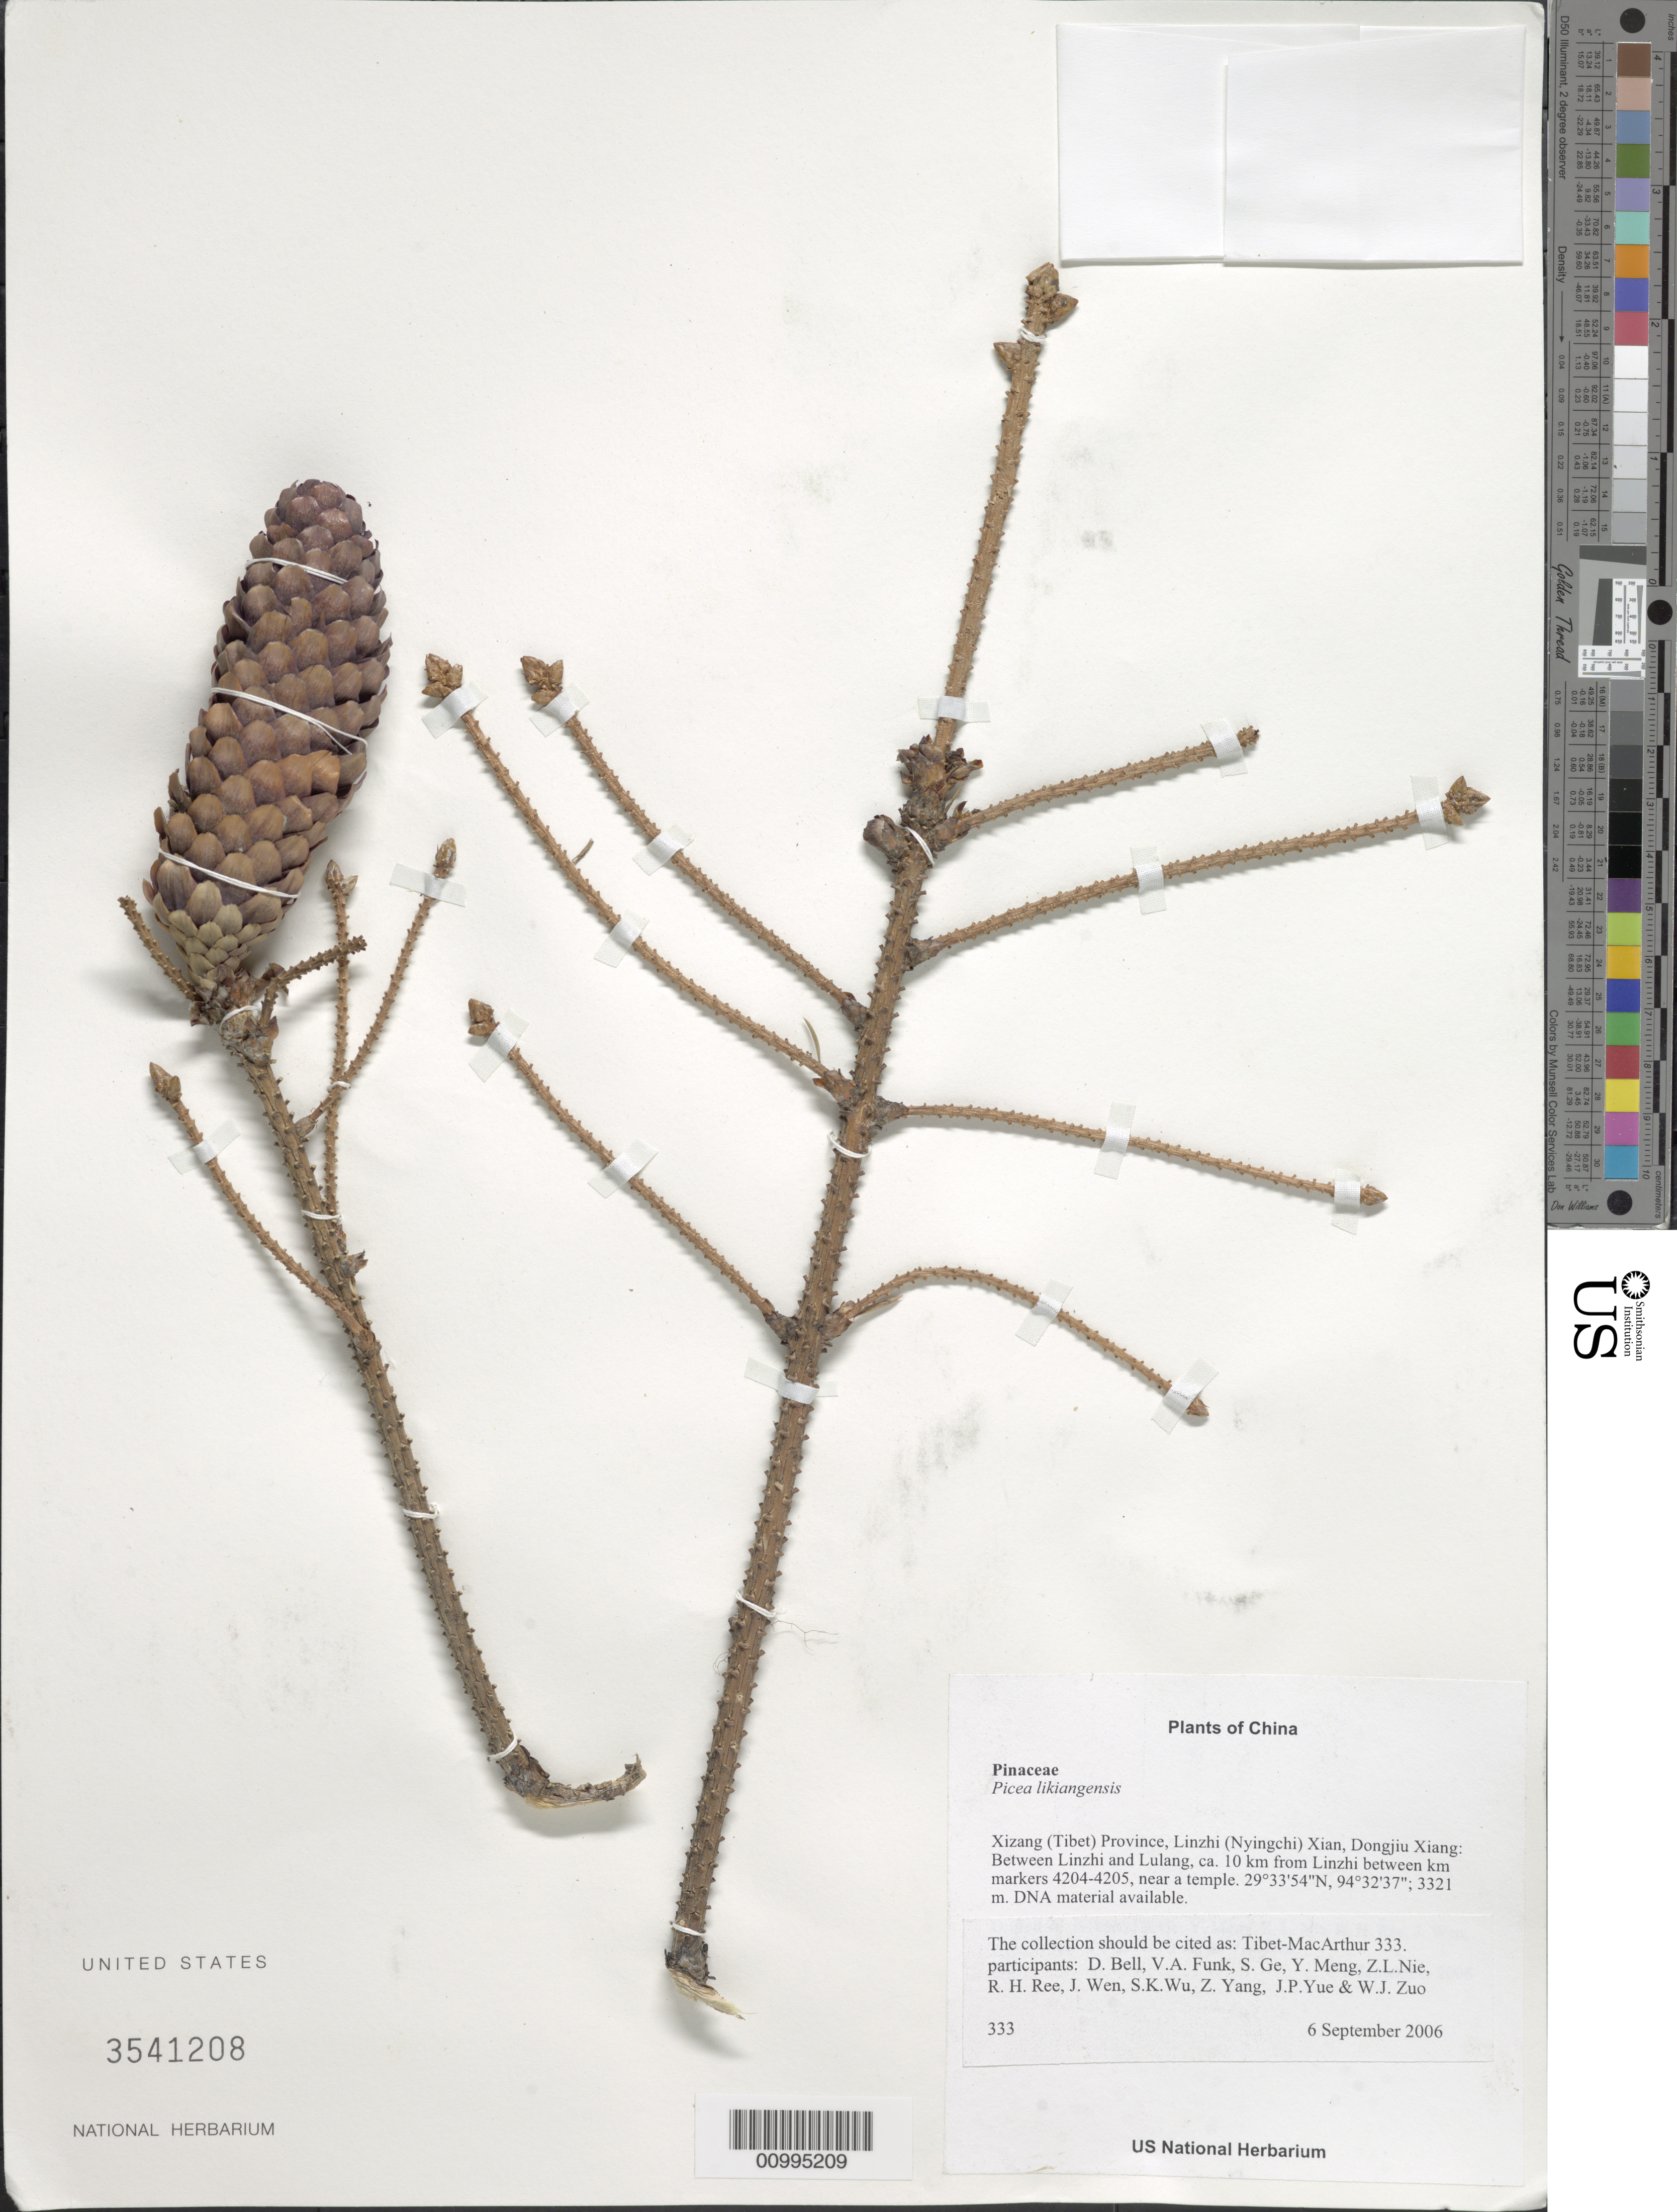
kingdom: Plantae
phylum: Tracheophyta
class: Pinopsida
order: Pinales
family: Pinaceae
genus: Picea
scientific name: Picea likiangensis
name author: (Franch.) E. Pritz.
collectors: Tibet-MacArthur, D. A. Bell, V. Funk, S. Ge, Y. Meng, Z. Nie, R. Ree, J. Wen, S. K. Wu, Z. Yang, J. Yue & W. Zuo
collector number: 333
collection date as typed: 06 Sep 2006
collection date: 2006-09-06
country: China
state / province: Xizang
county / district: Linzhi (Nyingchi) Xian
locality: Dongjiu Xiang. Between Linzhi and Lulang, ca. 10 km from Linzhi between km markers 4204-4205, near a temple.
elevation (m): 3321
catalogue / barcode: US 3541208